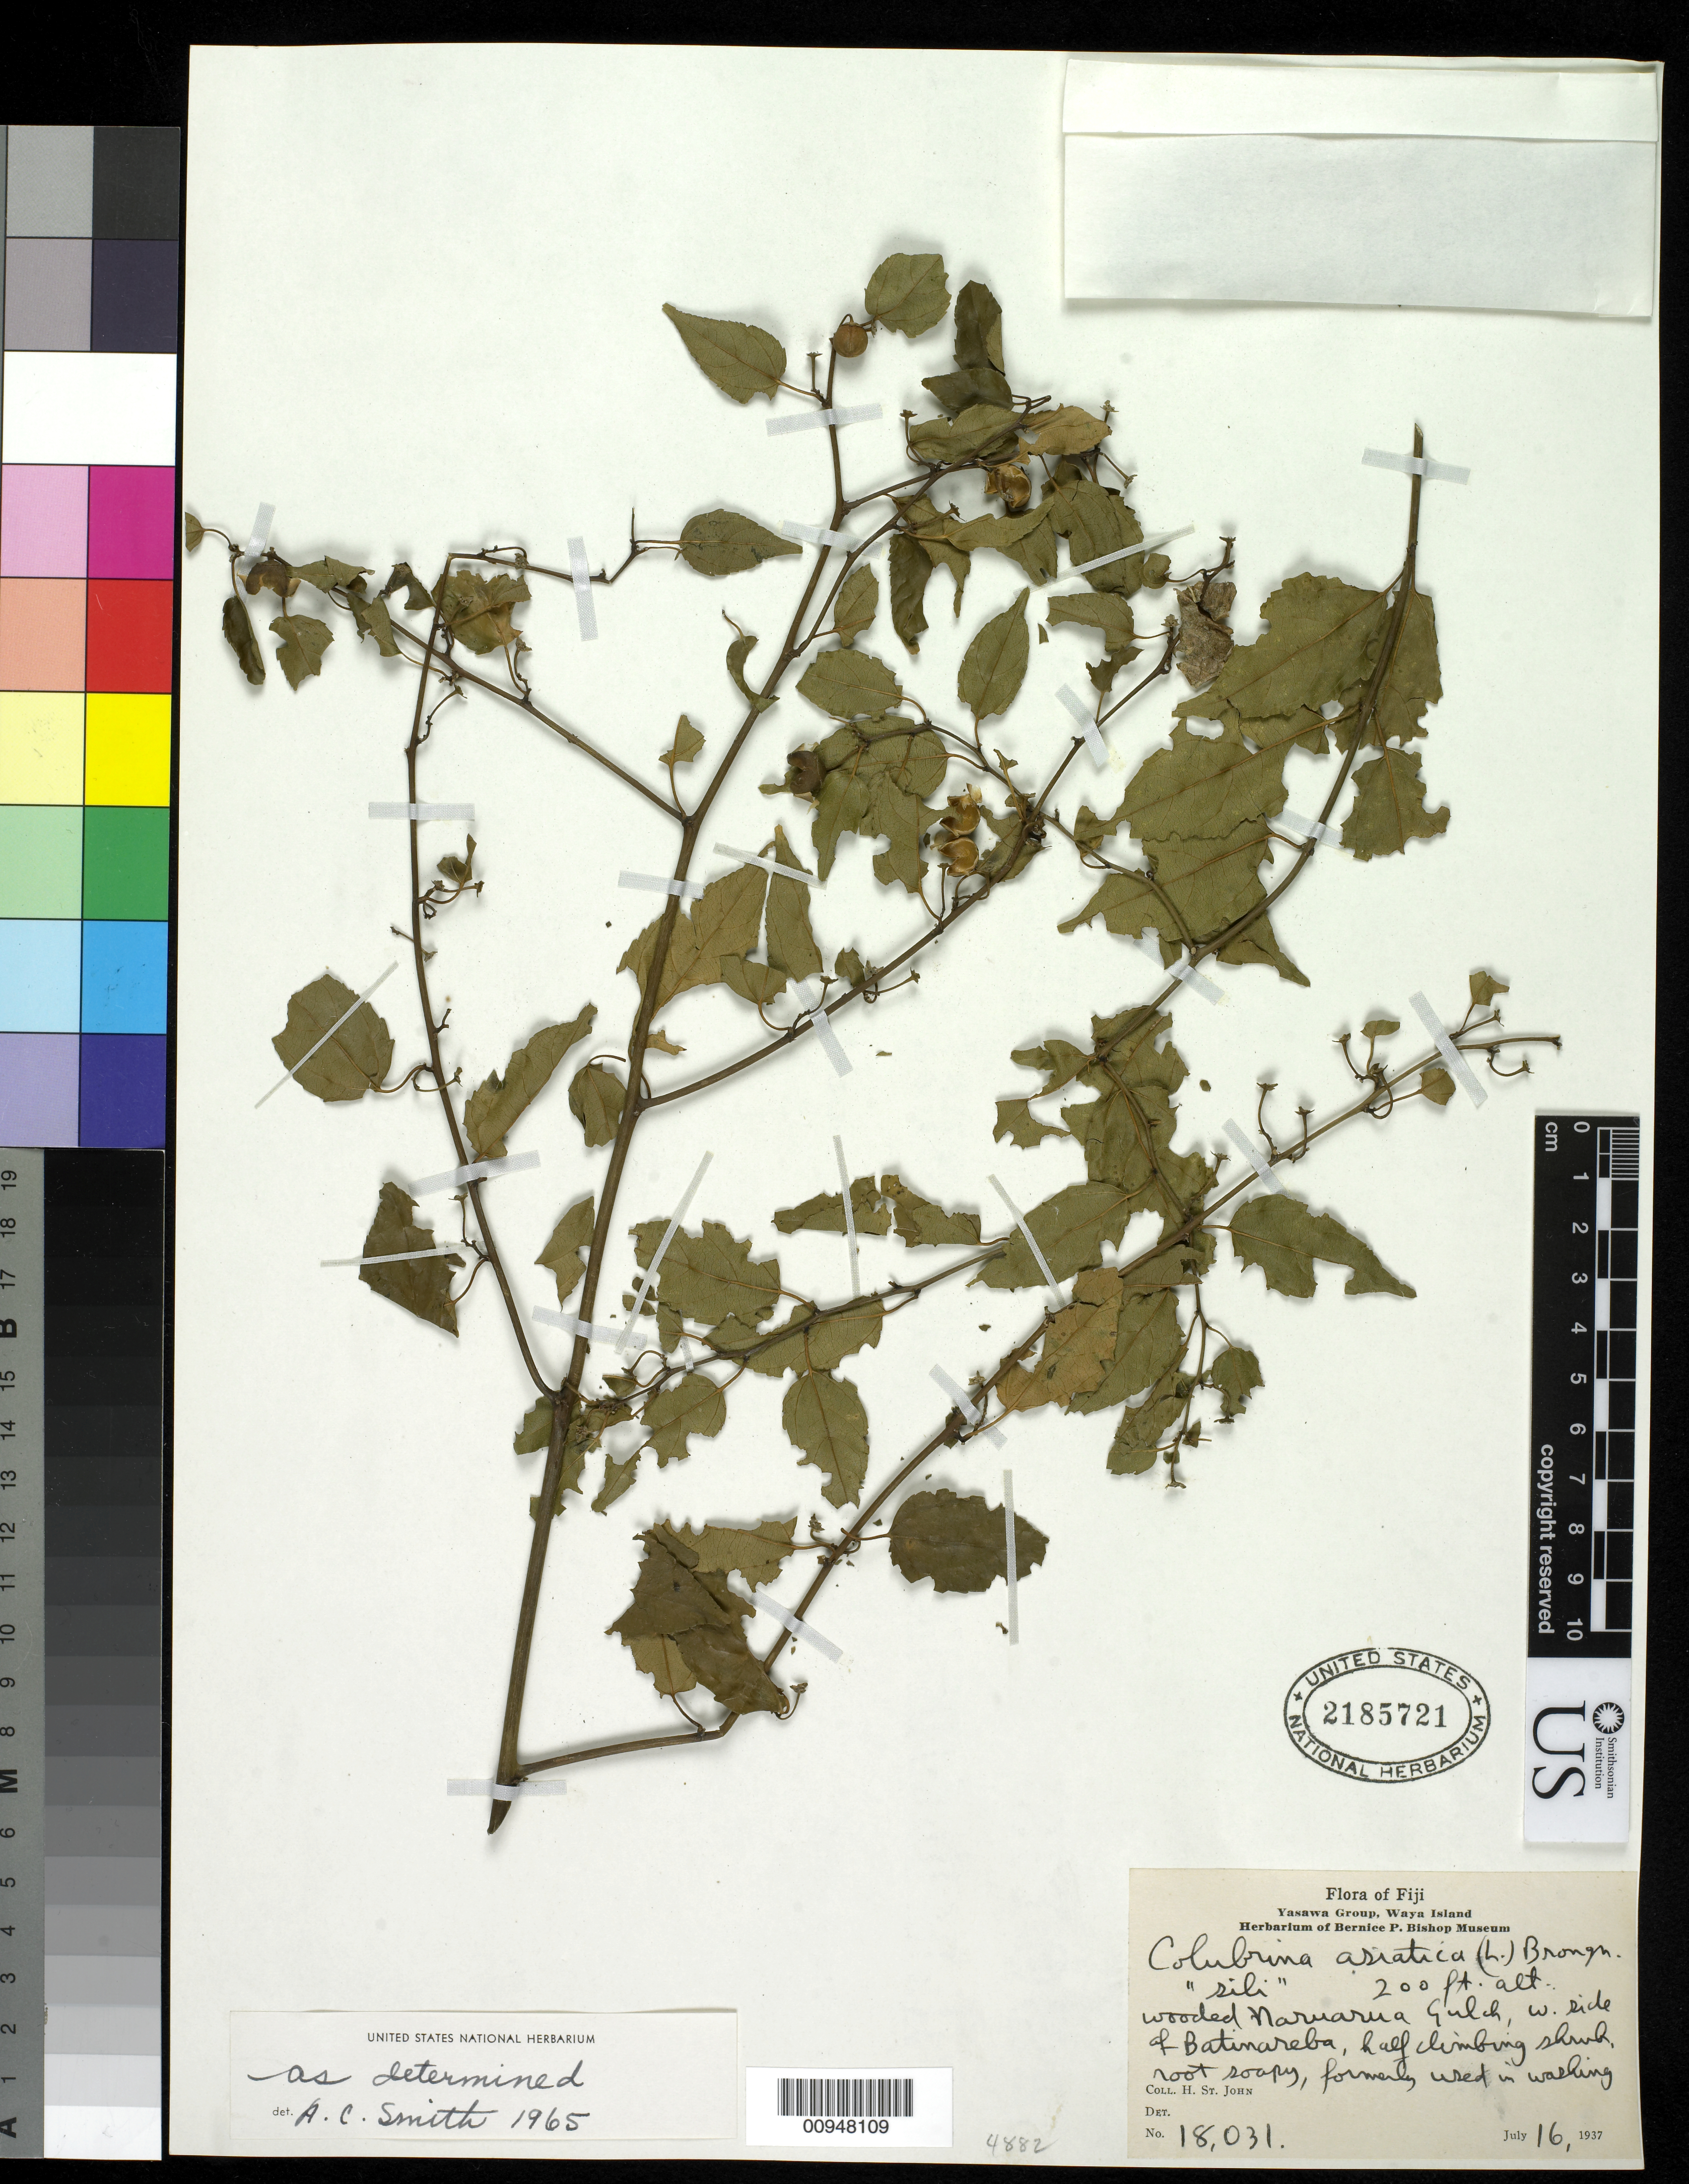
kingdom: Plantae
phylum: Tracheophyta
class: Magnoliopsida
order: Rosales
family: Rhamnaceae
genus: Colubrina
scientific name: Colubrina asiatica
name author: (L.) Brongn.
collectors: H. St. John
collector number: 18031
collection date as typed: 16 Jul 1937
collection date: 1937-07-16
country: Fiji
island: Waya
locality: Naruarua Gulch, W side of Batinareba.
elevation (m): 61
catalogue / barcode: US 2185721